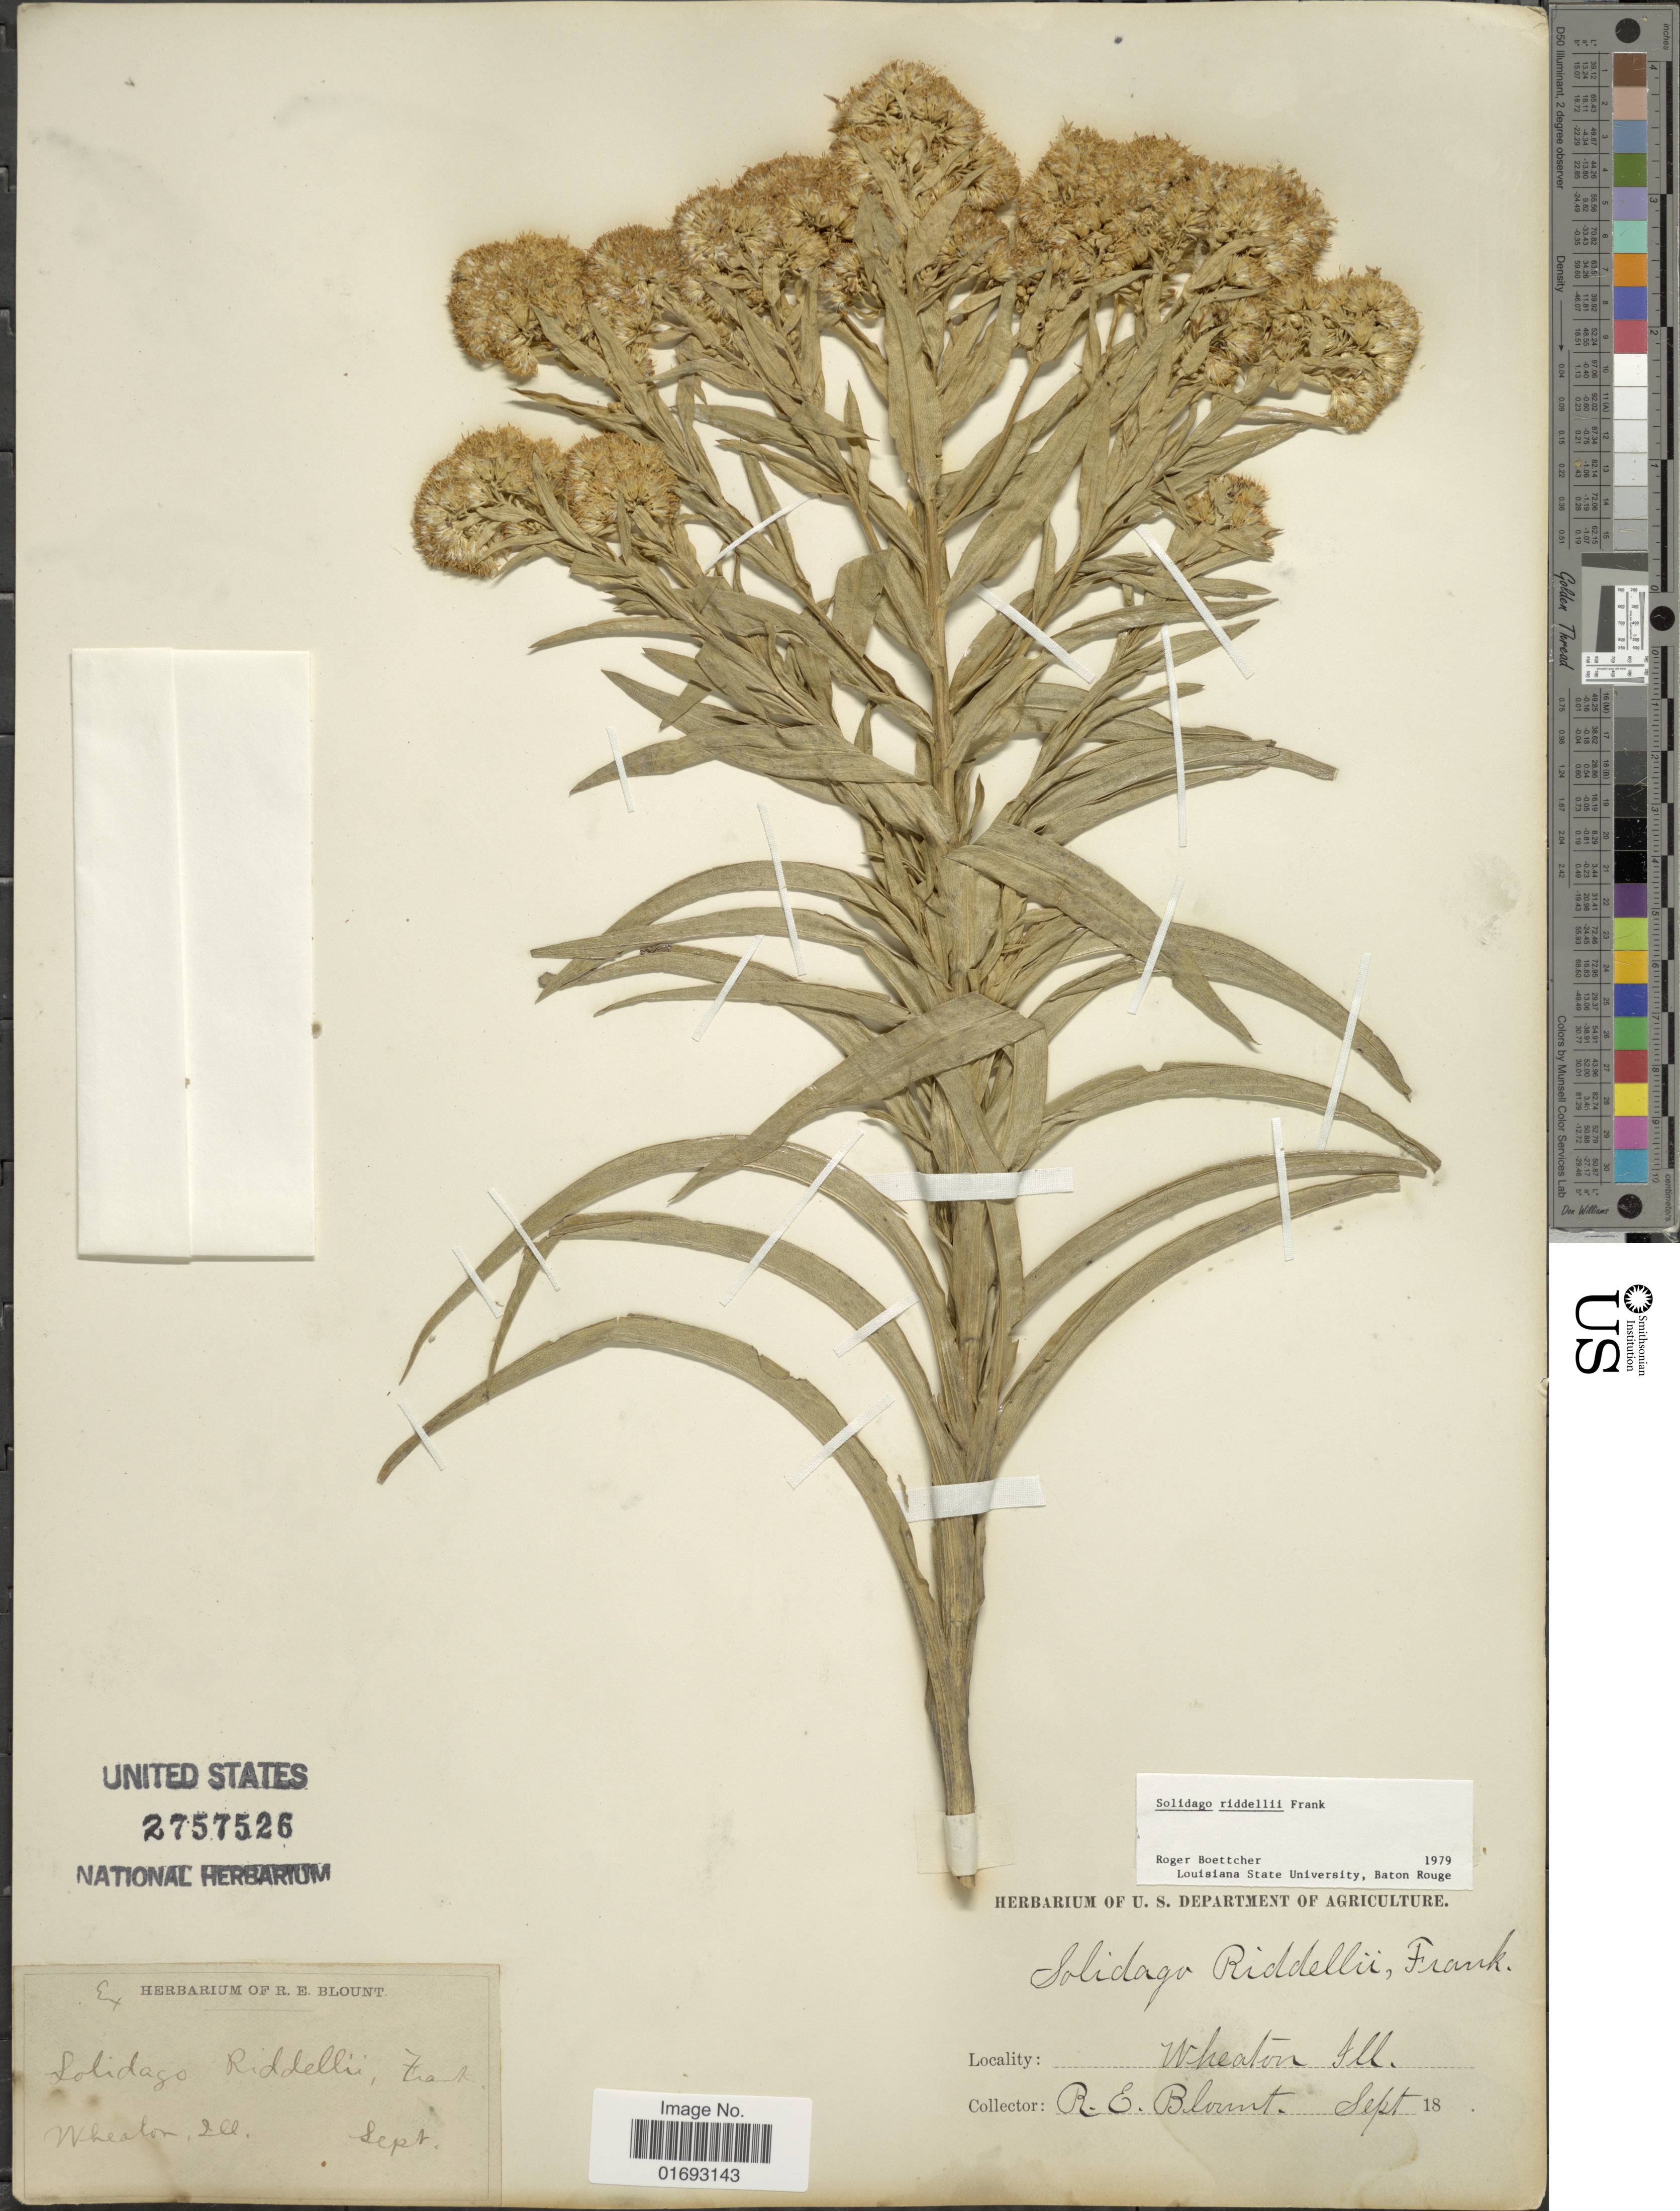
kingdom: Plantae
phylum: Tracheophyta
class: Magnoliopsida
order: Asterales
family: Asteraceae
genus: Oligoneuron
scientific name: Oligoneuron riddellii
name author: (Frank) Rydb.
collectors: R. Blount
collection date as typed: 18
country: United States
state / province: Illinois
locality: Wheaton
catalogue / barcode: US 2757526